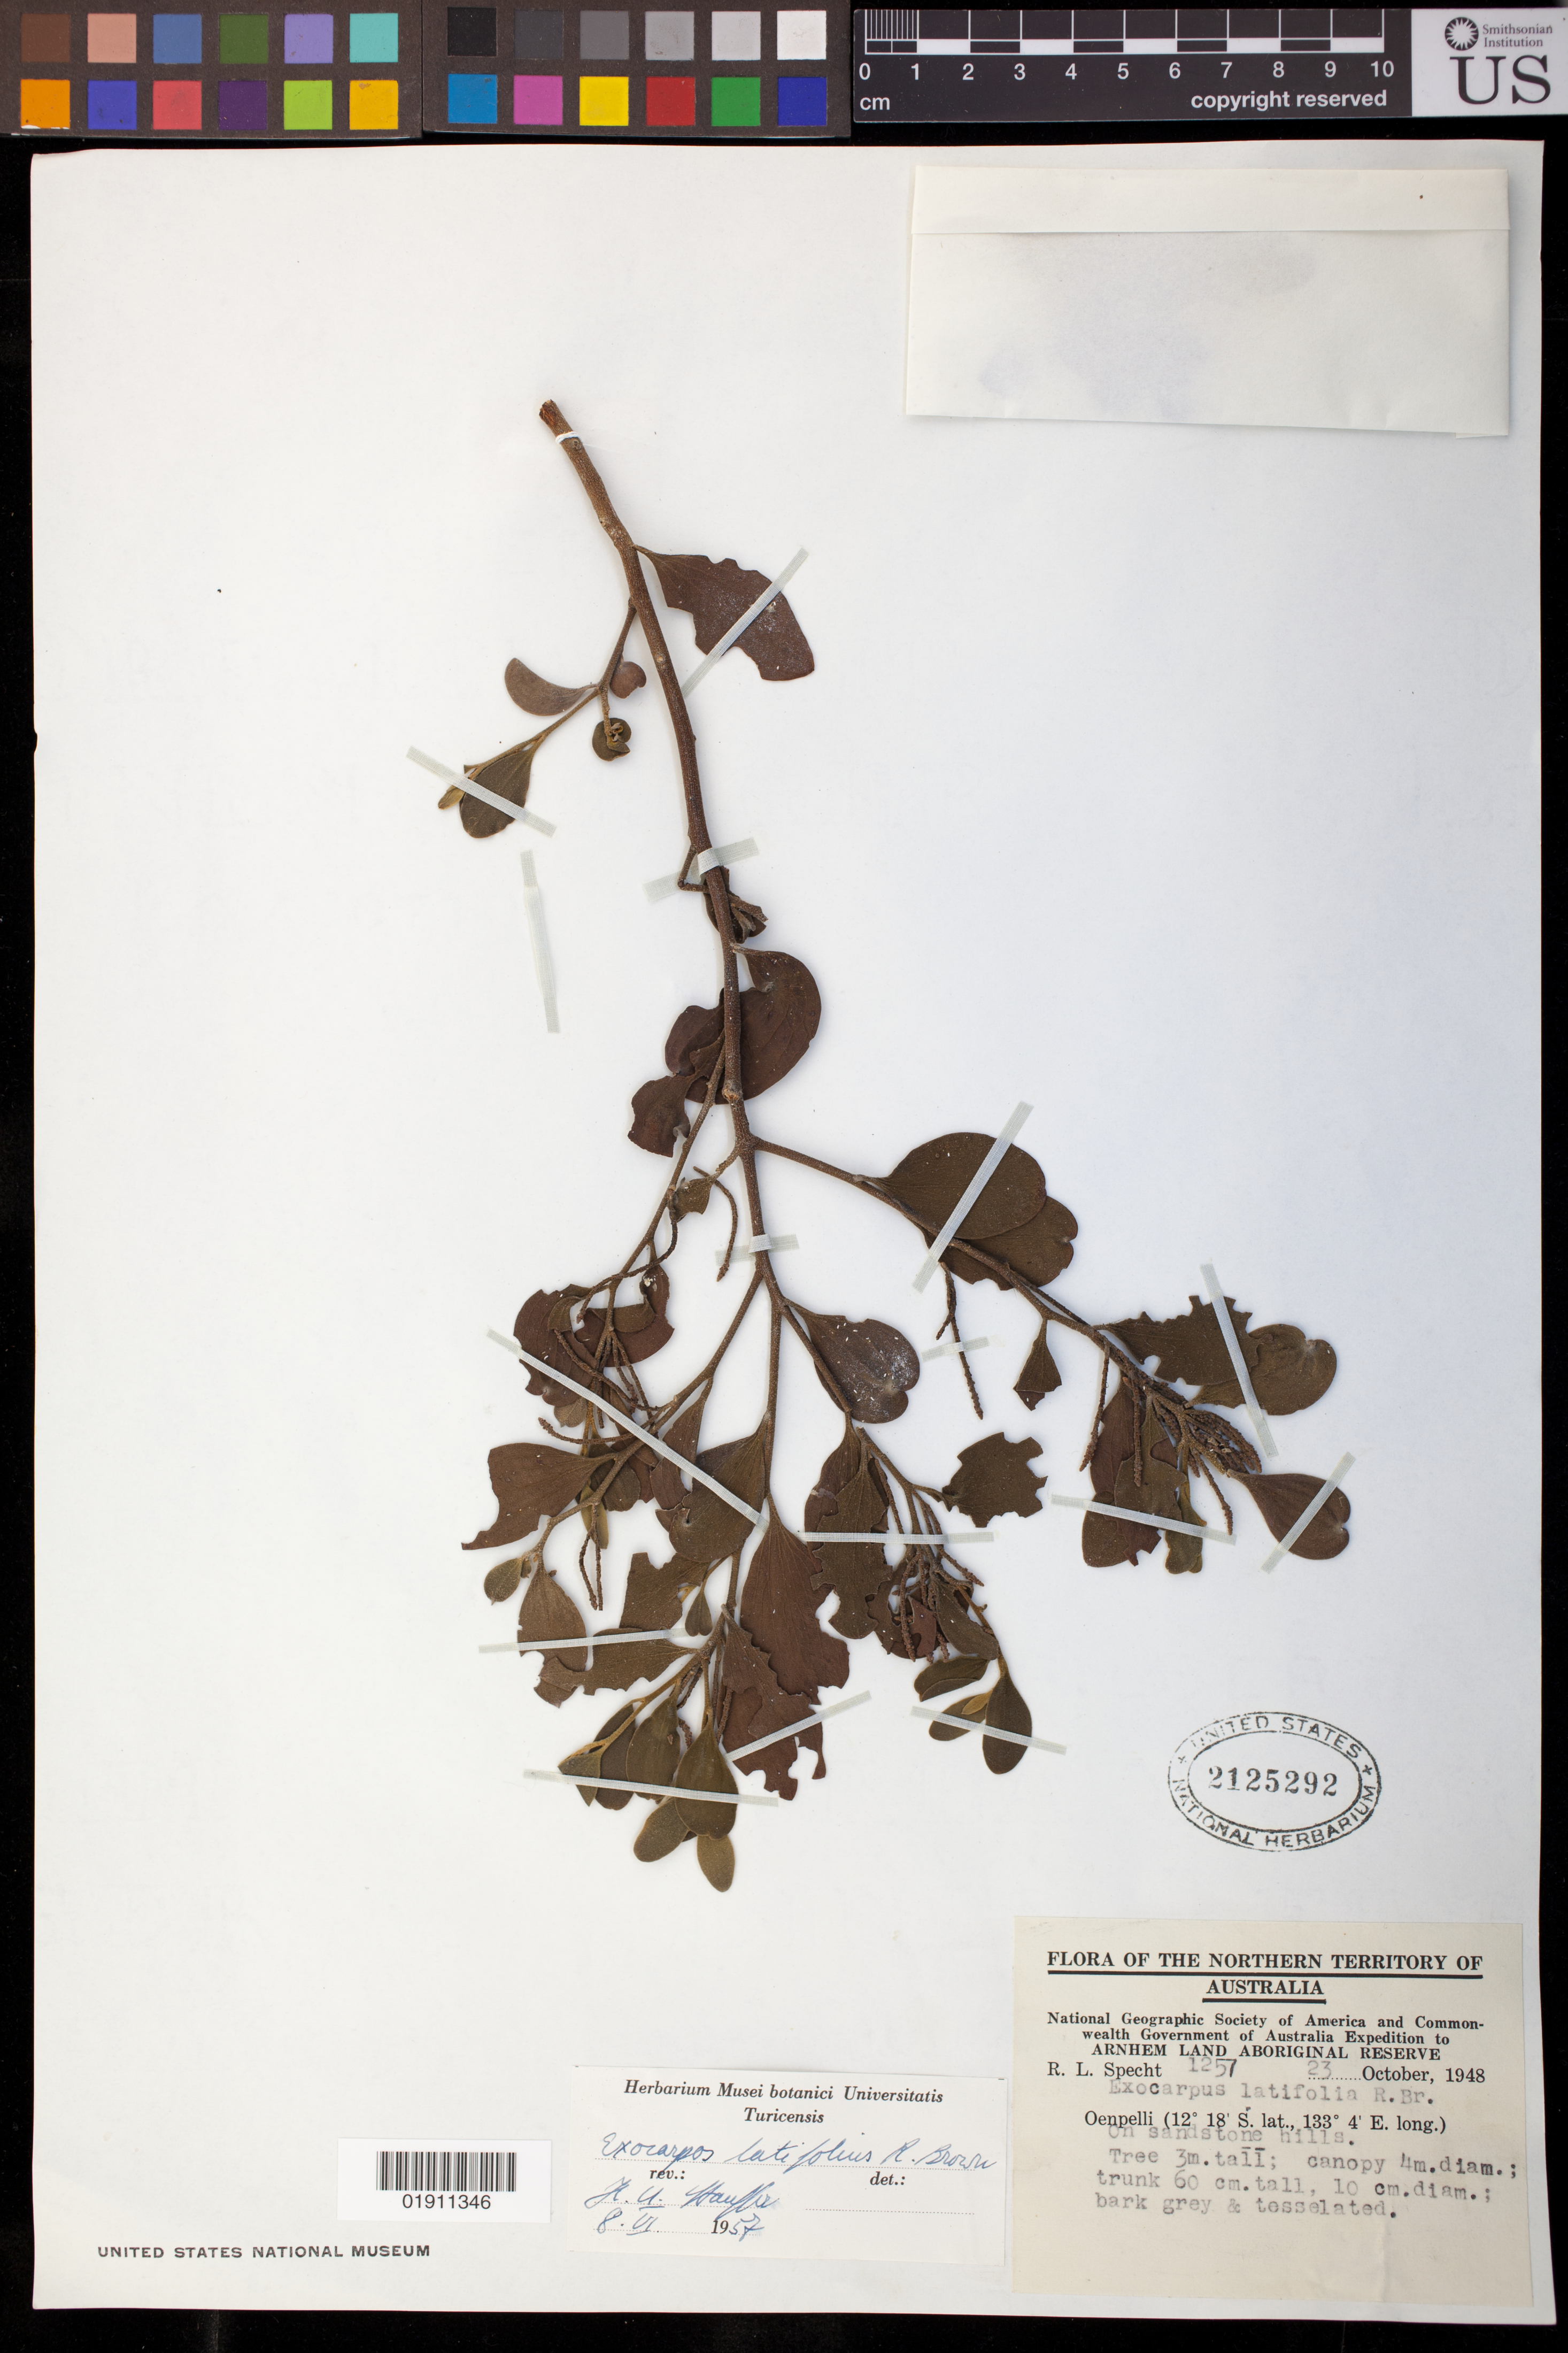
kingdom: Plantae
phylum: Tracheophyta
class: Magnoliopsida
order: Santalales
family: Santalaceae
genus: Exocarpos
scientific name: Exocarpos latifolius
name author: R. Br.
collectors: R. L. Specht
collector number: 1257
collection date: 1948-10-23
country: Australia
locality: Oenpelli, on sandstone hills.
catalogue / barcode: US 2125292